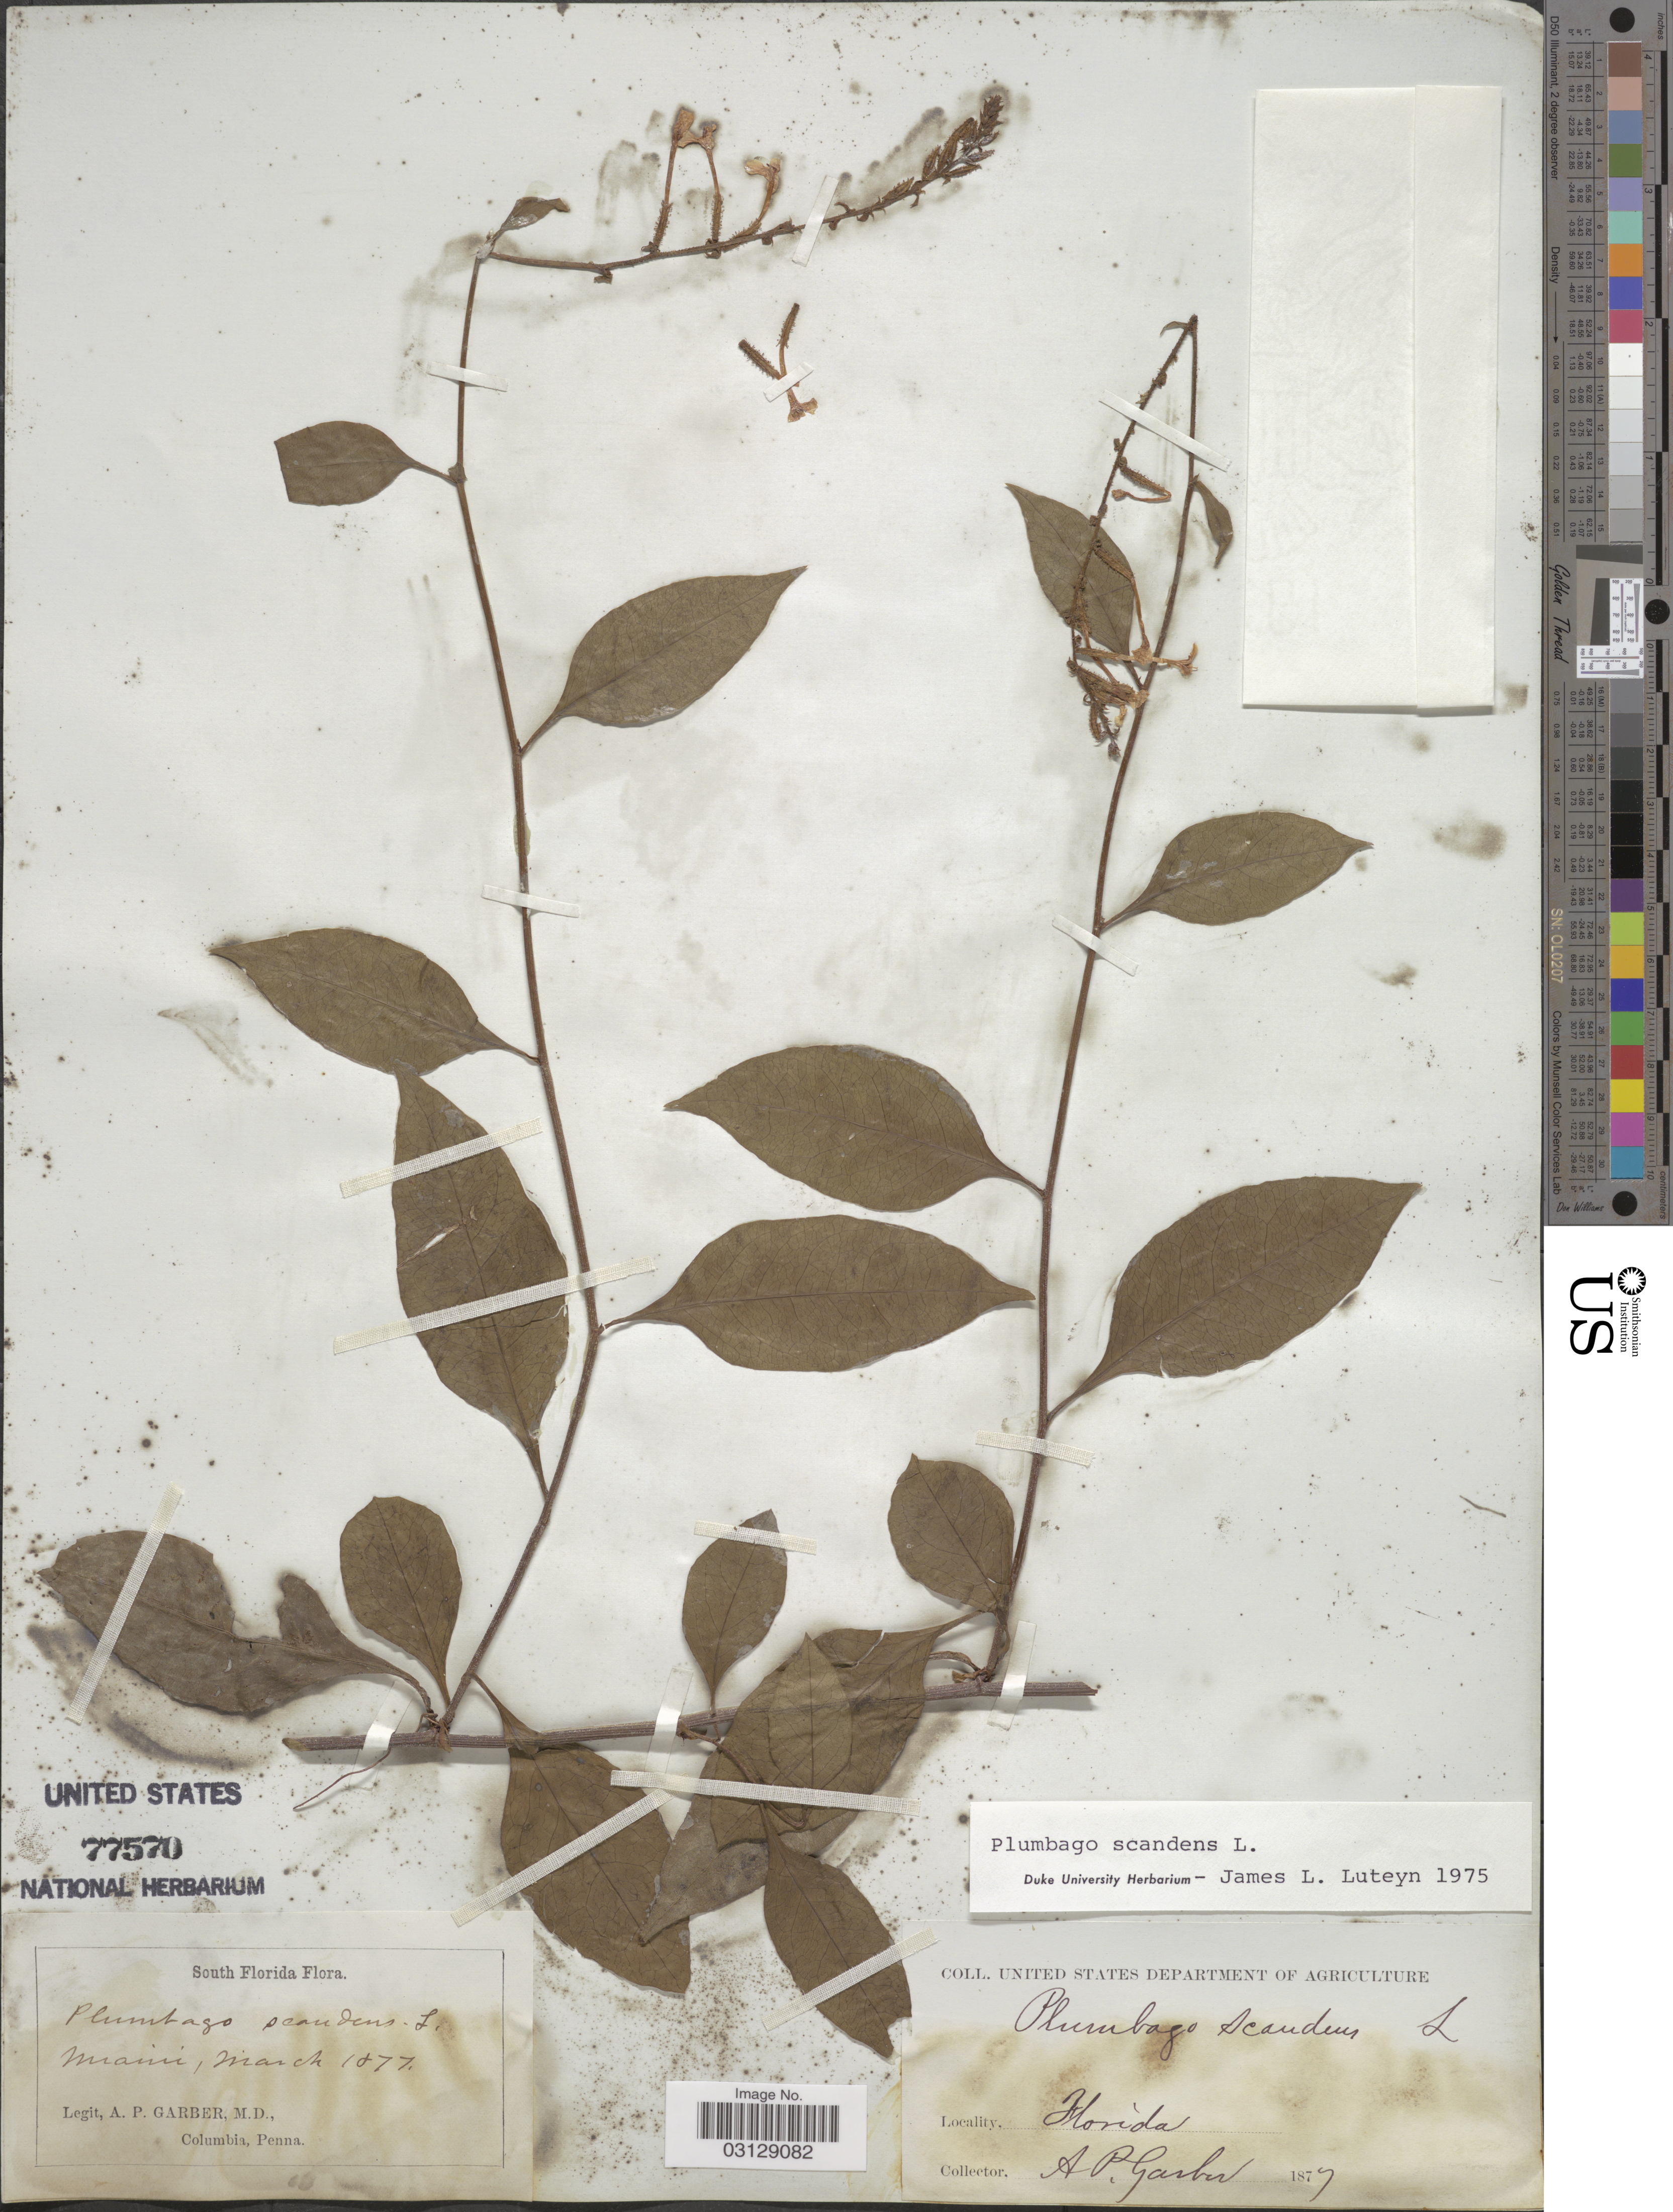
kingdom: Plantae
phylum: Tracheophyta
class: Magnoliopsida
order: Caryophyllales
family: Plumbaginaceae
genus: Plumbago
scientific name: Plumbago scandens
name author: L.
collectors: A. P. Garber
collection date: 1877-03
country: United States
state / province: Florida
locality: South Florida. Miami.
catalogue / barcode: US 77570